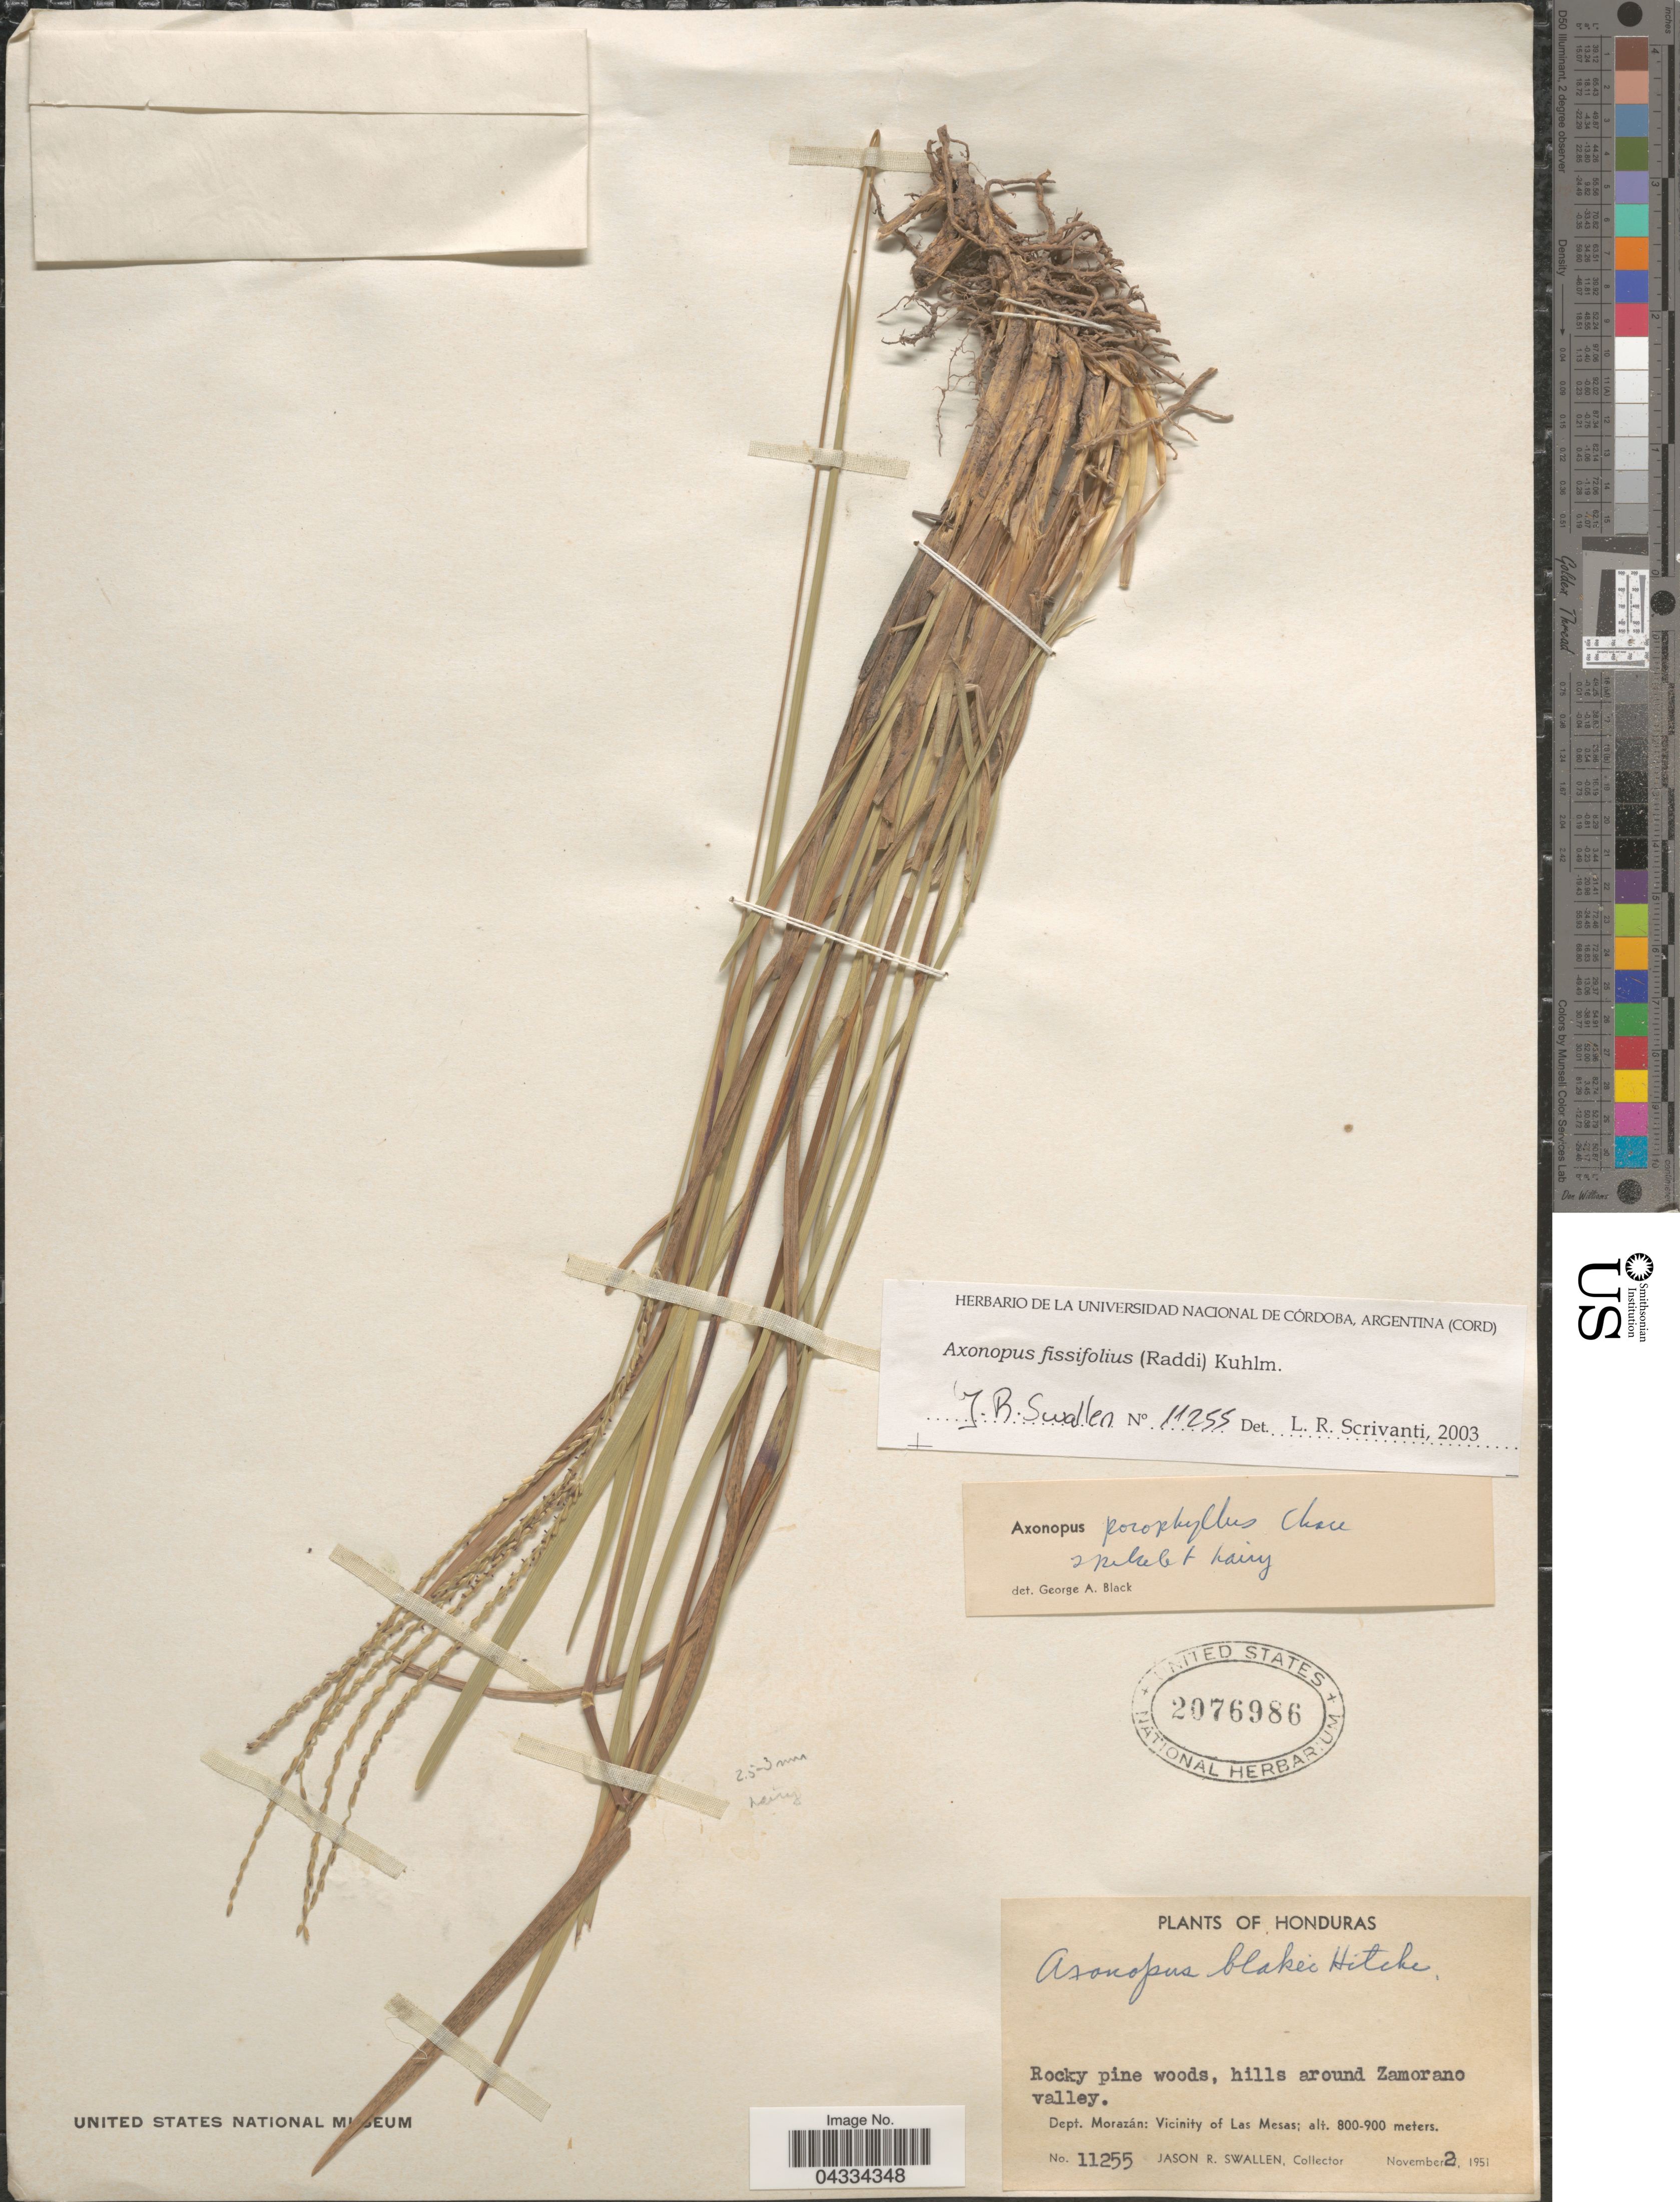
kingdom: Plantae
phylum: Tracheophyta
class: Liliopsida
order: Poales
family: Poaceae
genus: Axonopus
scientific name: Axonopus fissifolius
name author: (Raddi) Kuhlm.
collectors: J. R. Swallen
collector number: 11255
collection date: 1951-11-02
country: Honduras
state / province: Fco. Morazán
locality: Rocky pine woods, hills around Zamorano valley. Dept. Morazán: Vicinity of Las Mesas.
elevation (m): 800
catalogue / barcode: US 2076986